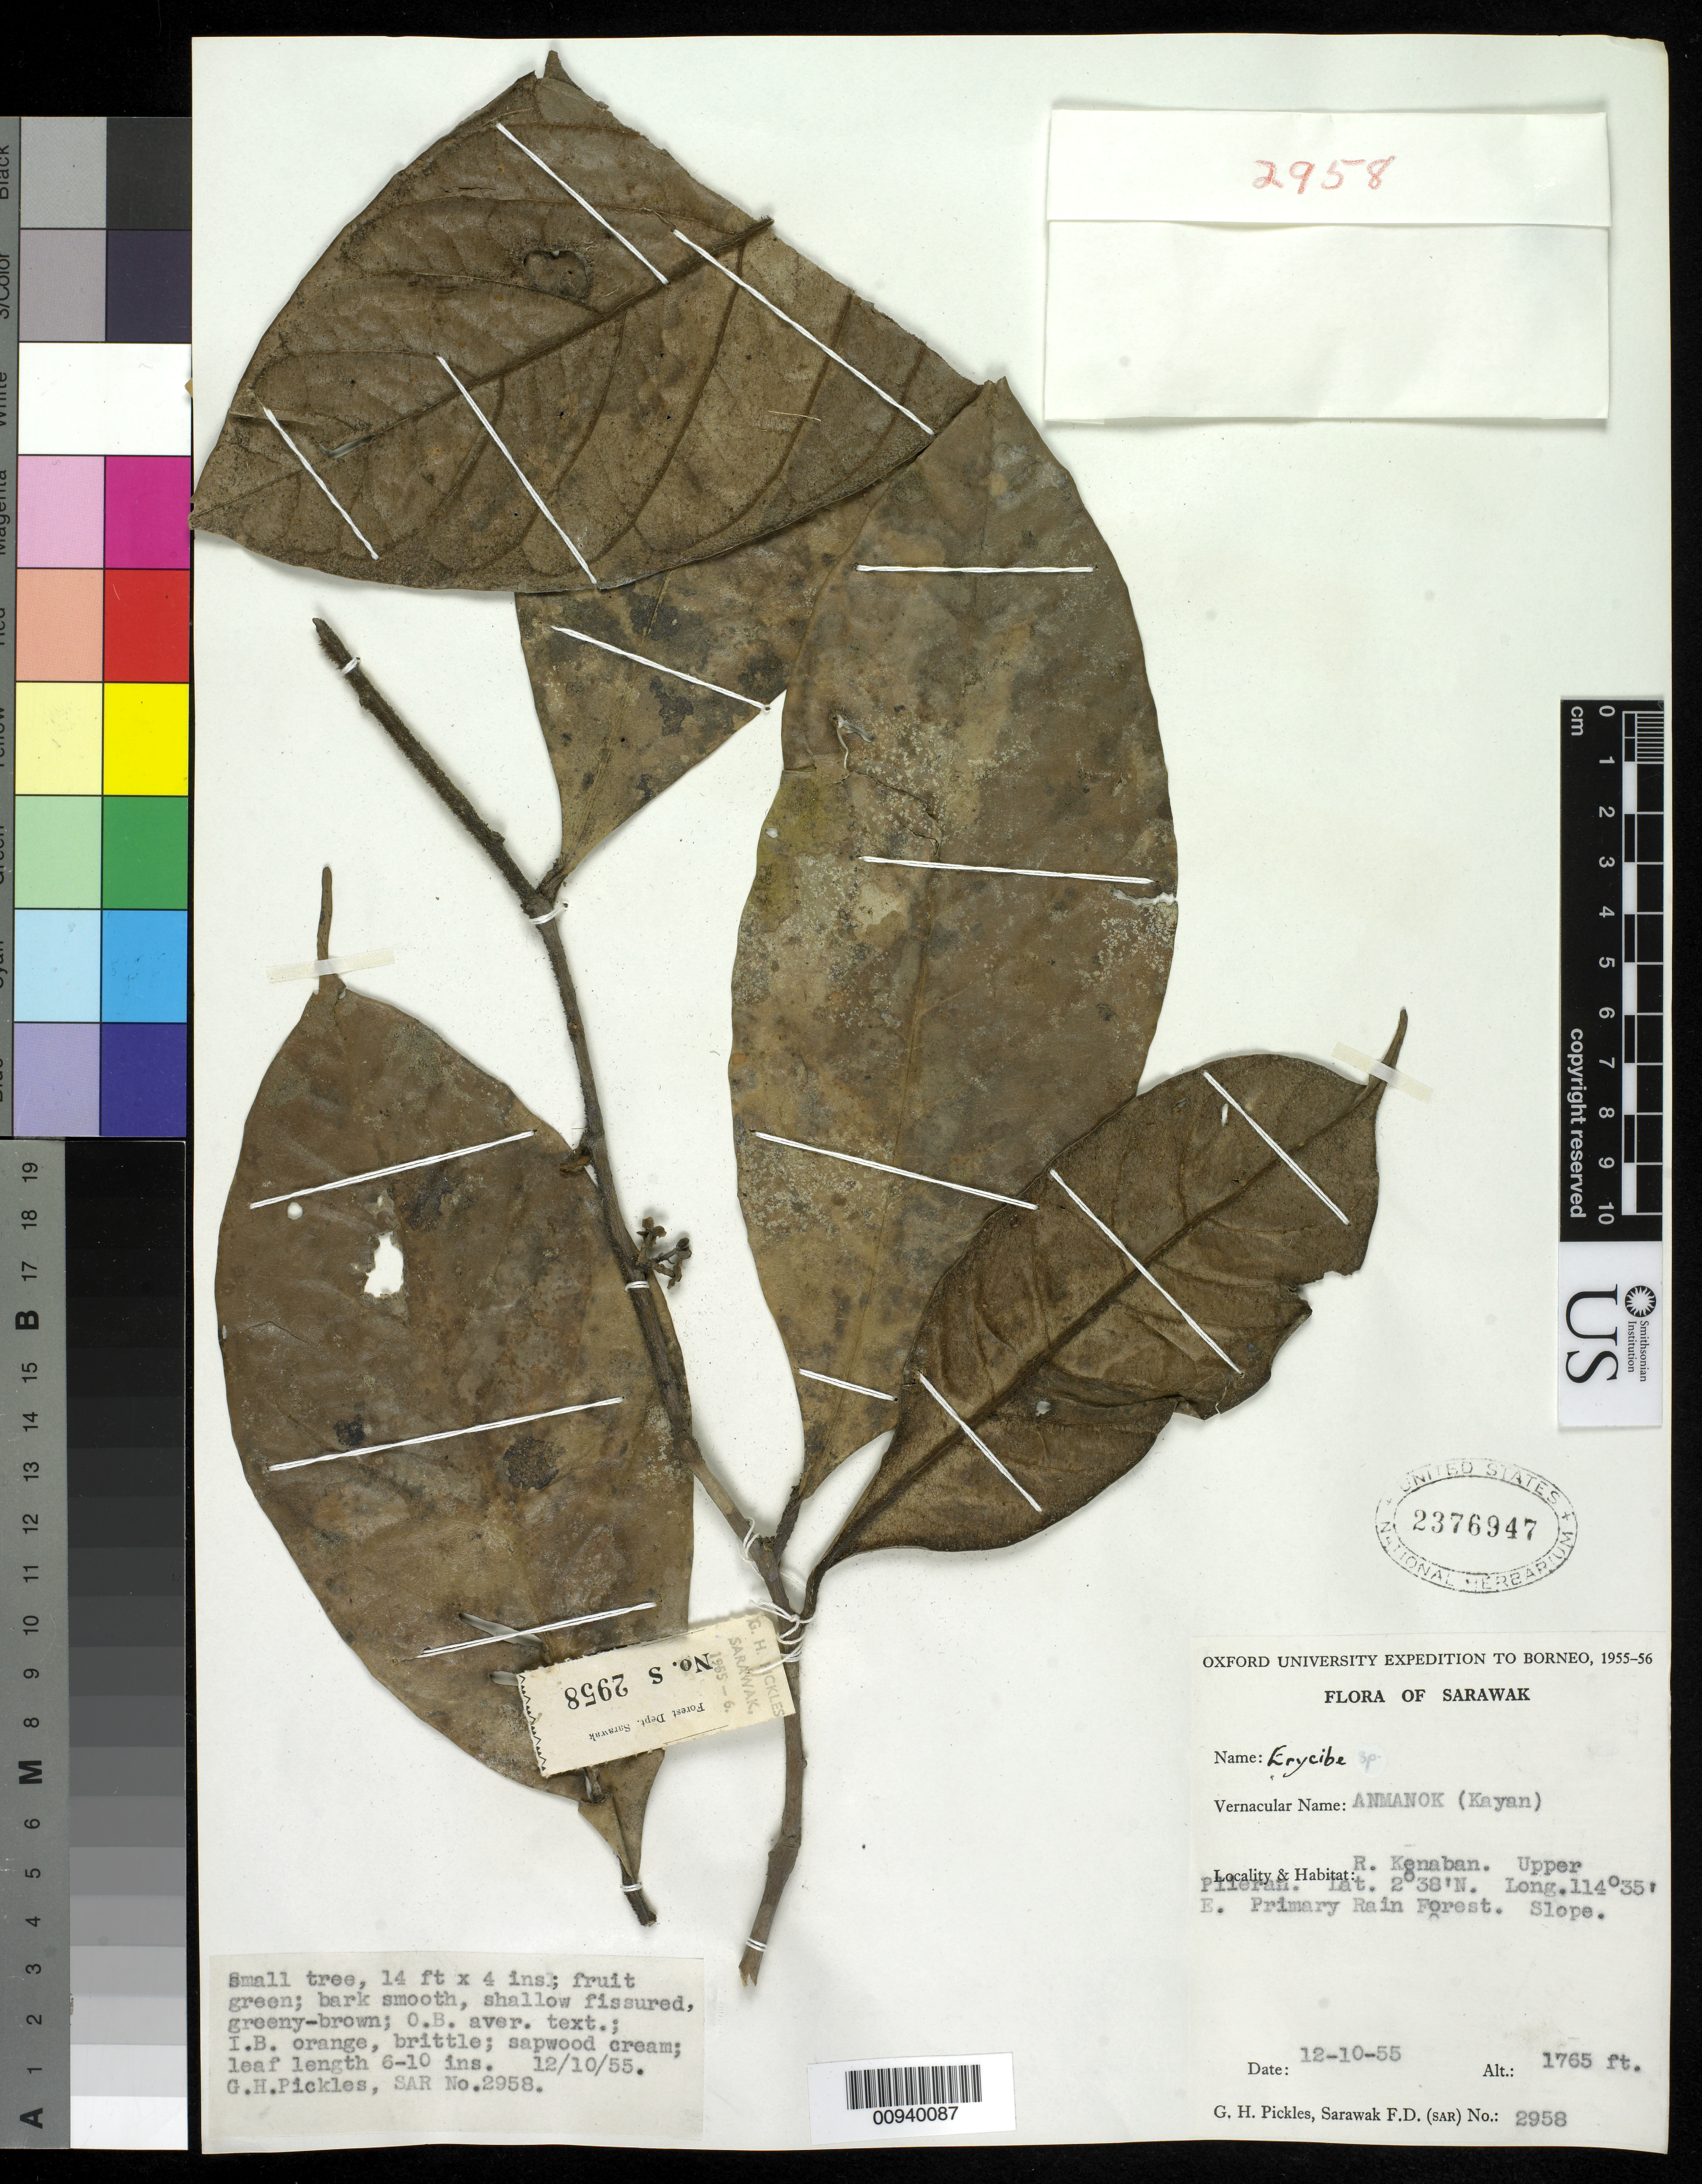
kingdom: Plantae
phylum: Tracheophyta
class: Magnoliopsida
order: Solanales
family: Convolvulaceae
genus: Erycibe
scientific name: Erycibe sp.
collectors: G. Pickles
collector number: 2958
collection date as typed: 12 Oct 1955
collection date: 1955-10-12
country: Malaysia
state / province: Sarawak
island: Borneo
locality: R. Kenaban. Upper Pileran. Primary rain forest. Slope.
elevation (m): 538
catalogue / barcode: US 2376947